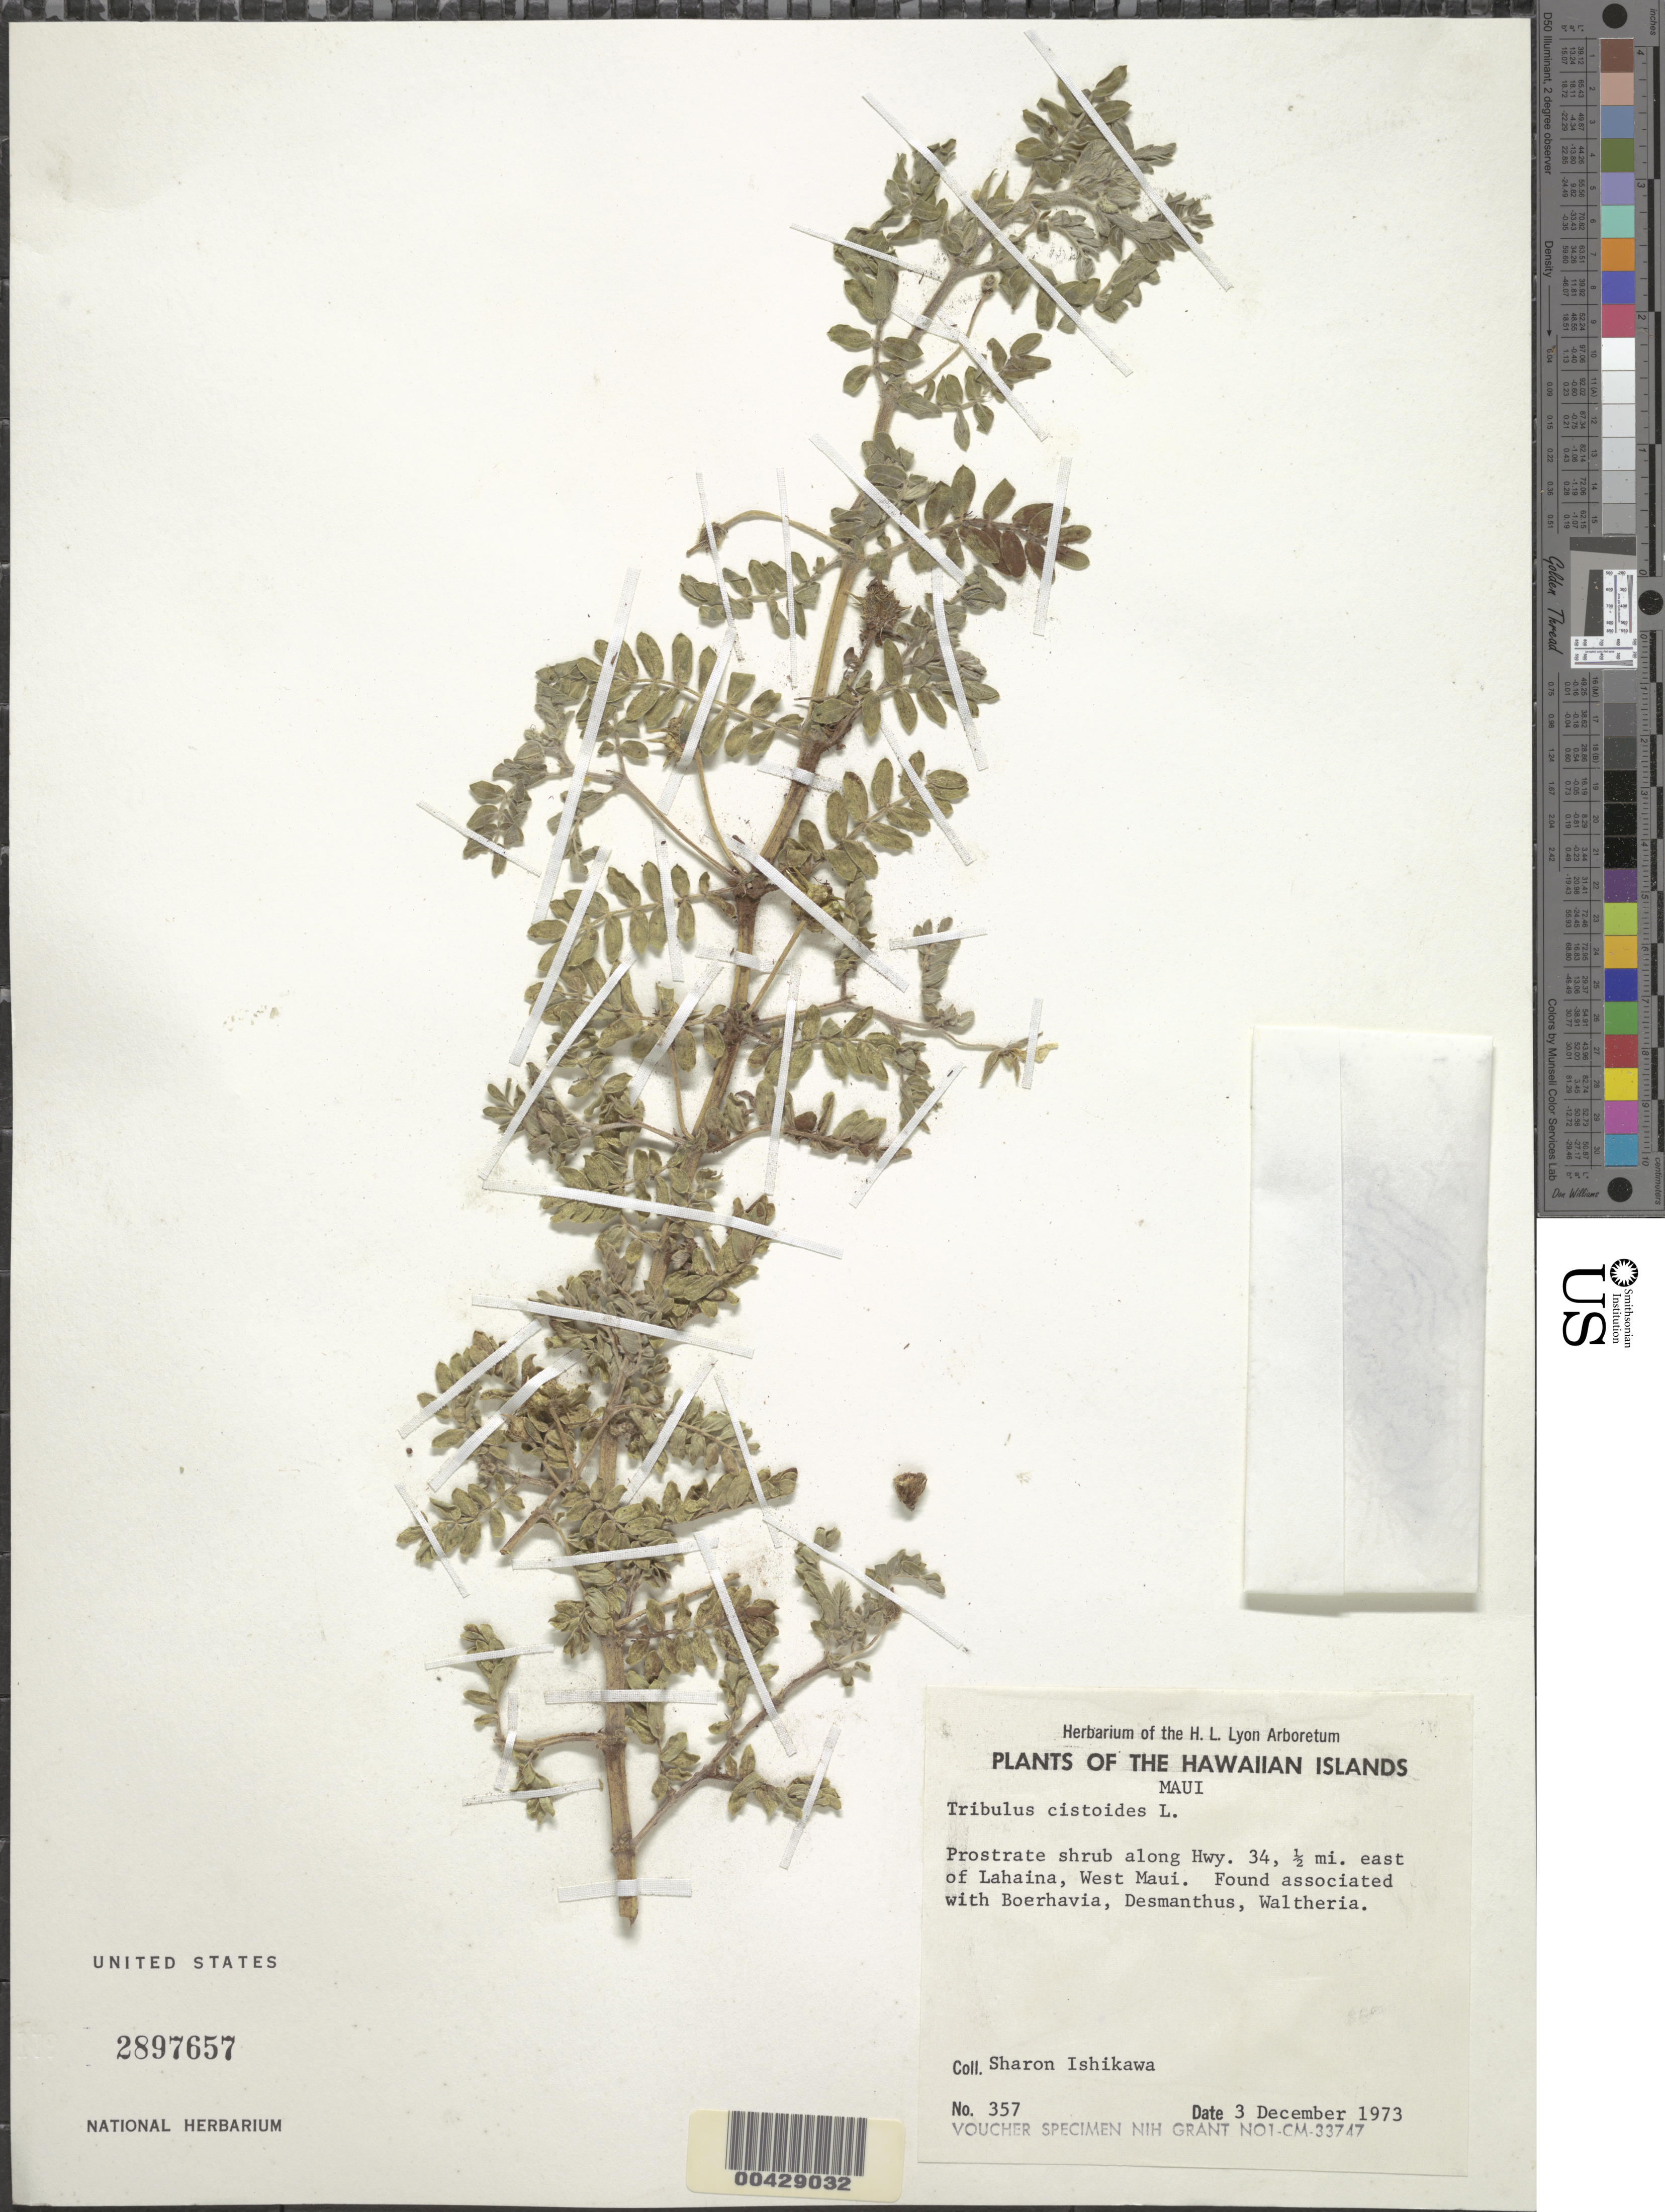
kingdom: Plantae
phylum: Tracheophyta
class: Magnoliopsida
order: Zygophyllales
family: Zygophyllaceae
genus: Tribulus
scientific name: Tribulus cistoides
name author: L.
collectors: S. S. Ishikawa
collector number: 357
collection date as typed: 3 Dec 1973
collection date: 1973-12-03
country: United States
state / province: Hawaii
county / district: Maui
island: Maui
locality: along Highway 34, 0.5 mile east of Lahaina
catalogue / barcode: US 2897657